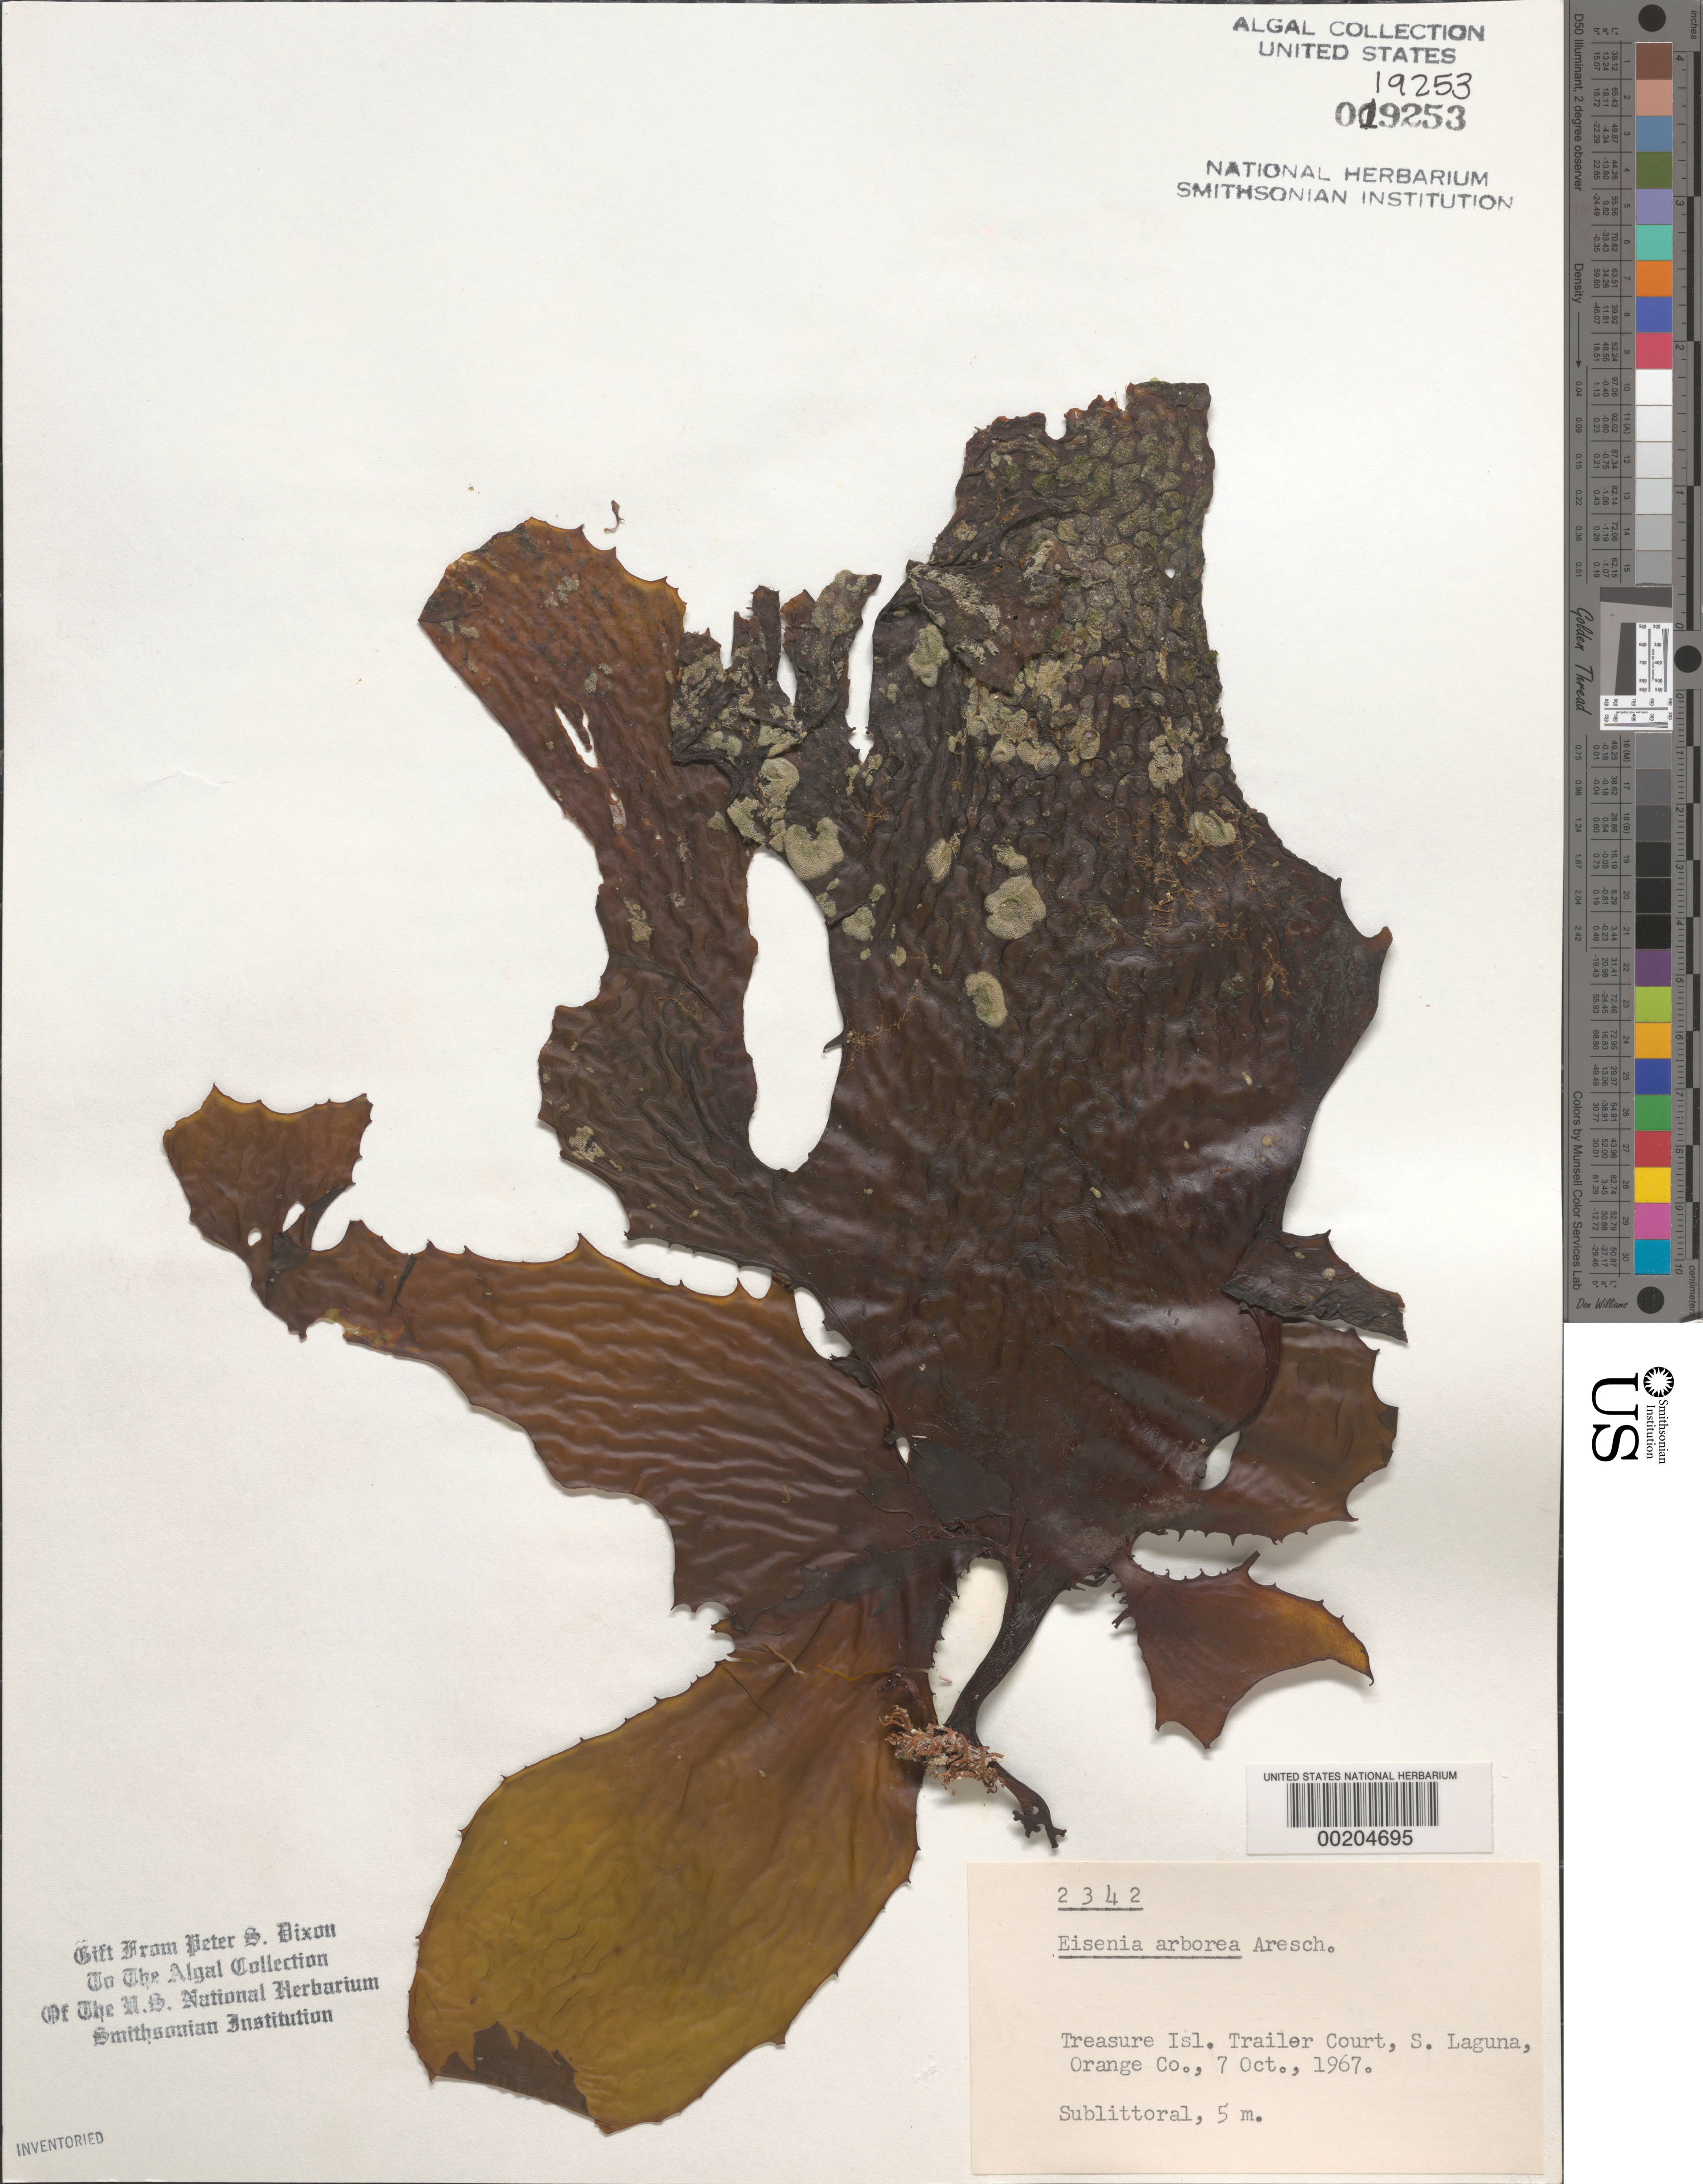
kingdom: Chromista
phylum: Ochrophyta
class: Phaeophyceae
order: Laminariales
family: Lessoniaceae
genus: Eisenia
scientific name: Eisenia arborea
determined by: Dixon, P. S.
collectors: P. S. Dixon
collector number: PSD 2342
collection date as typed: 07 Oct 1967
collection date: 1967-10-07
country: United States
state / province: California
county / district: Orange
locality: South Laguna, Treasure Island Trailer Court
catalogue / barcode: US 19253